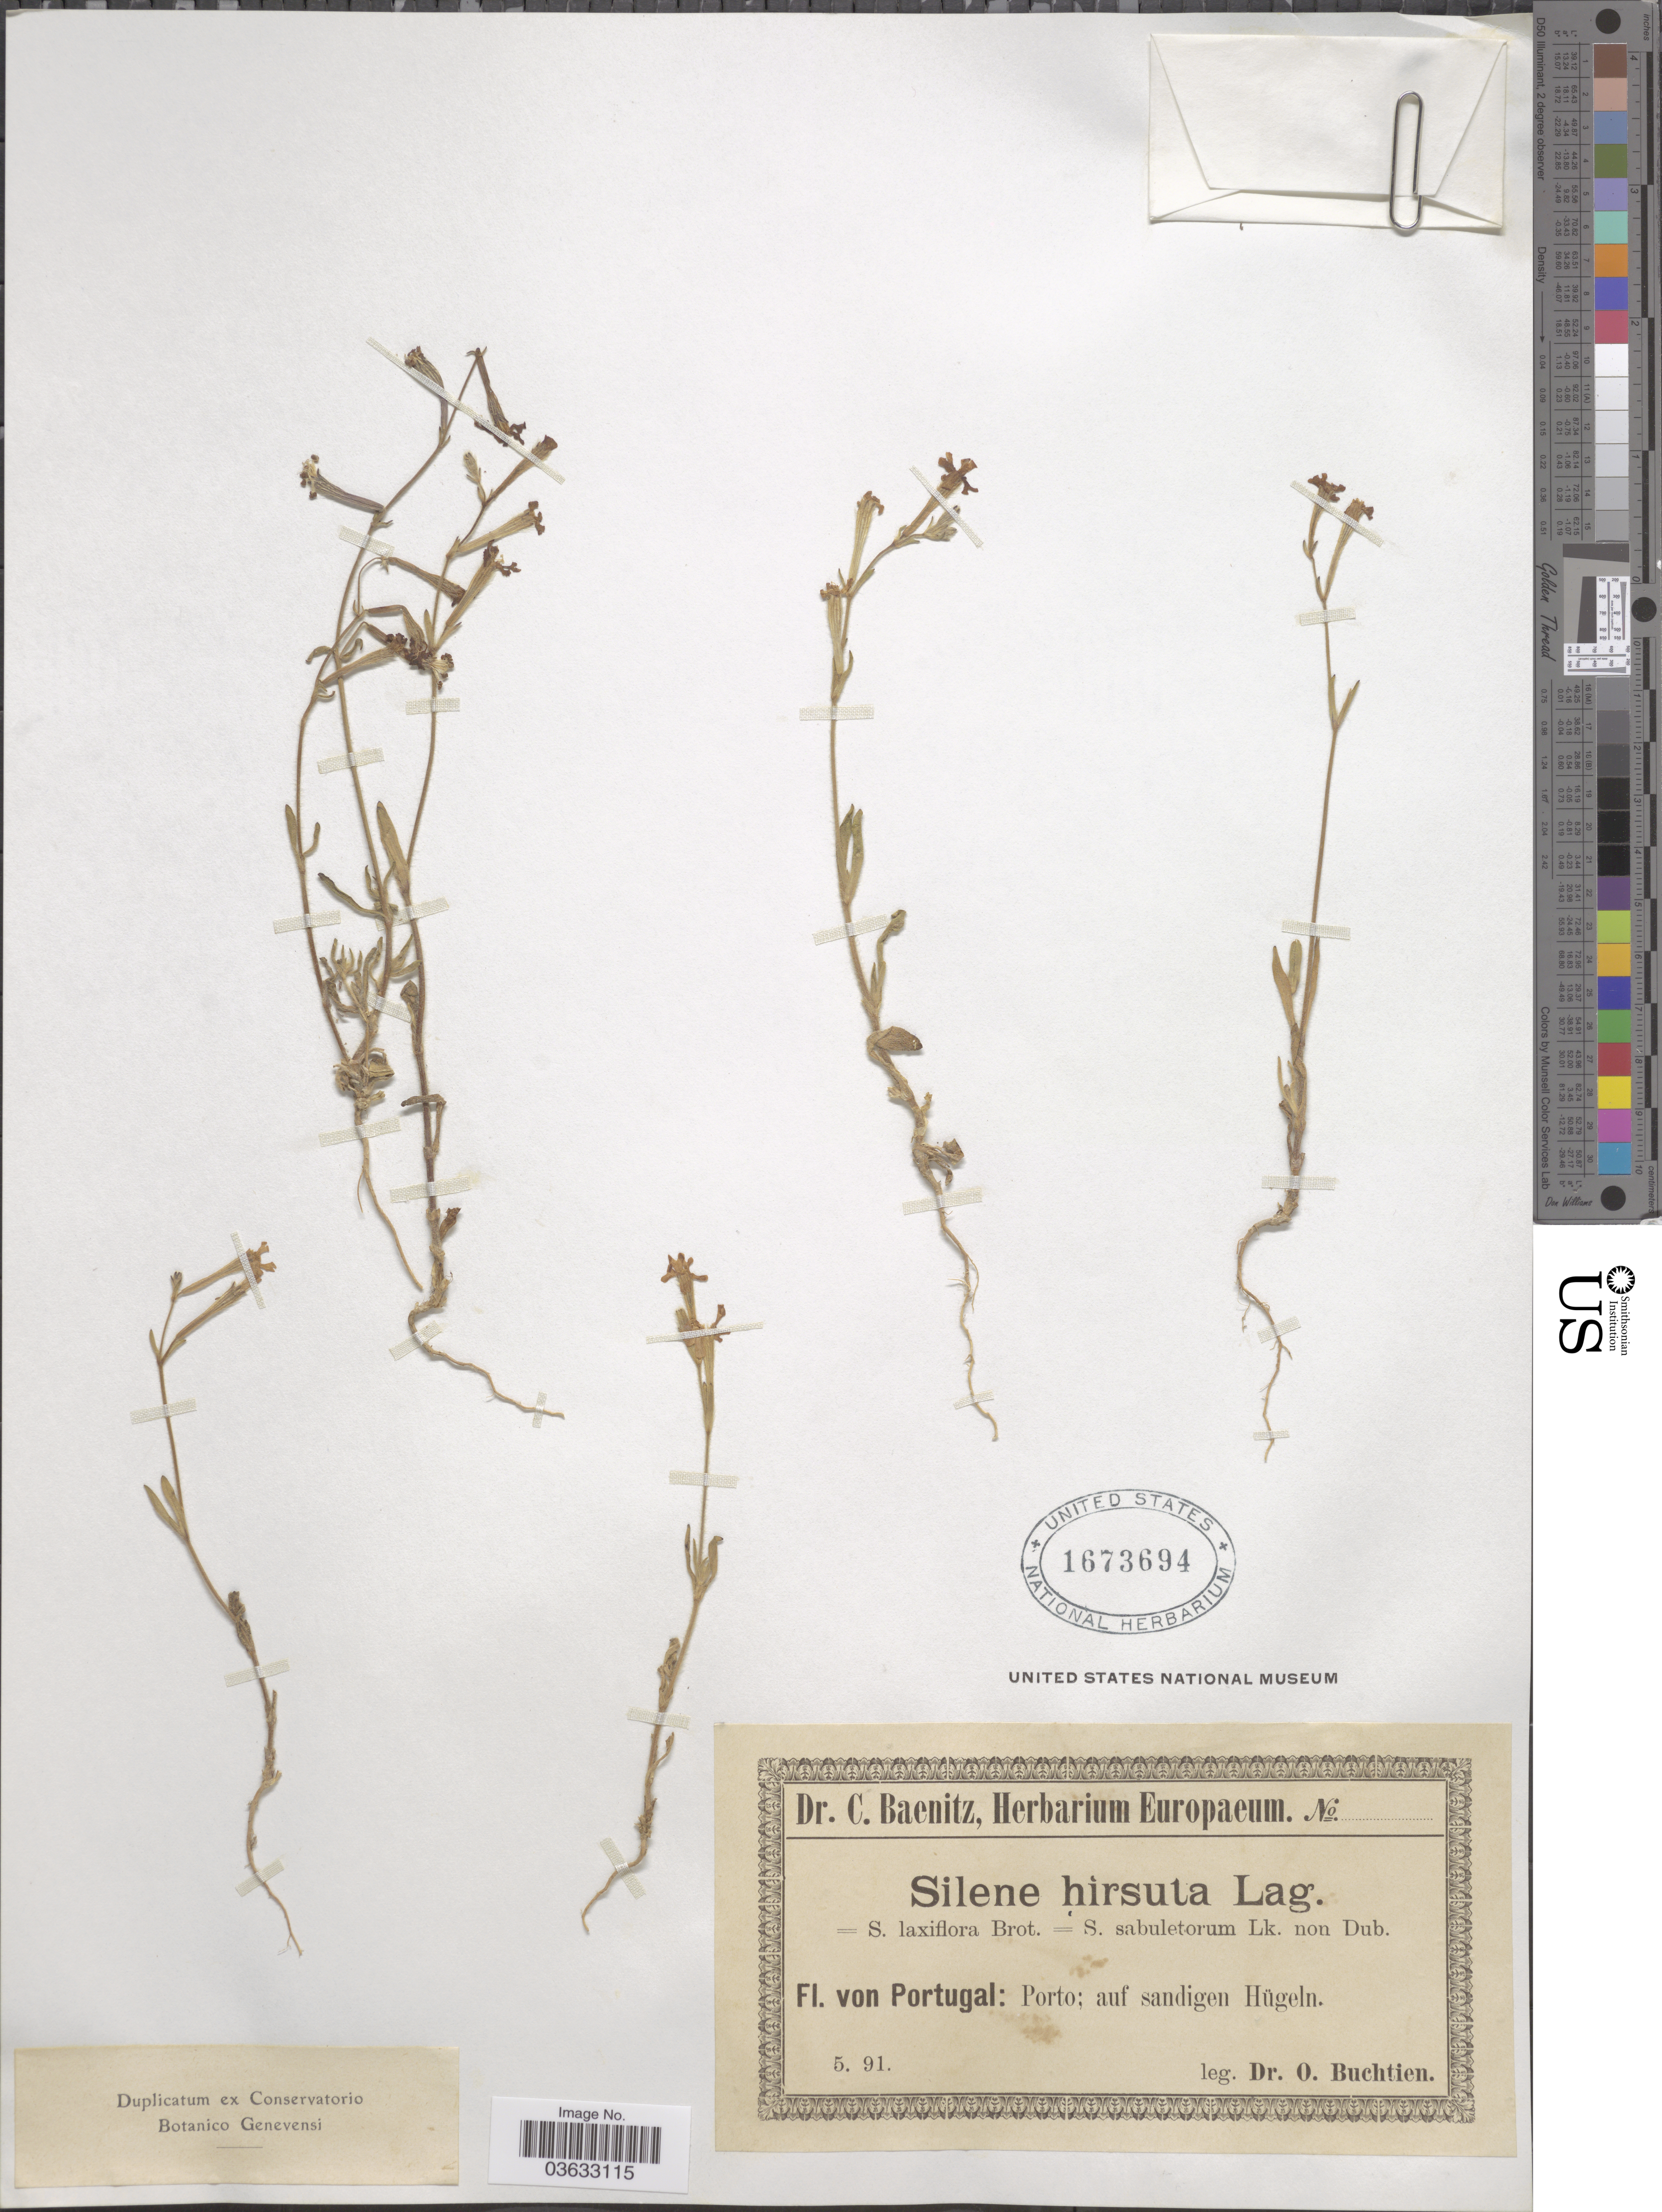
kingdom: Plantae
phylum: Tracheophyta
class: Magnoliopsida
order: Caryophyllales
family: Caryophyllaceae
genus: Silene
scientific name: Silene hirsuta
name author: Lag.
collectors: O. Buchtien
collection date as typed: Transcribed d/m/y: /5/91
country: Portugal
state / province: Porto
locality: Auf sandigen Hügeln.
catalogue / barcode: US 1673694